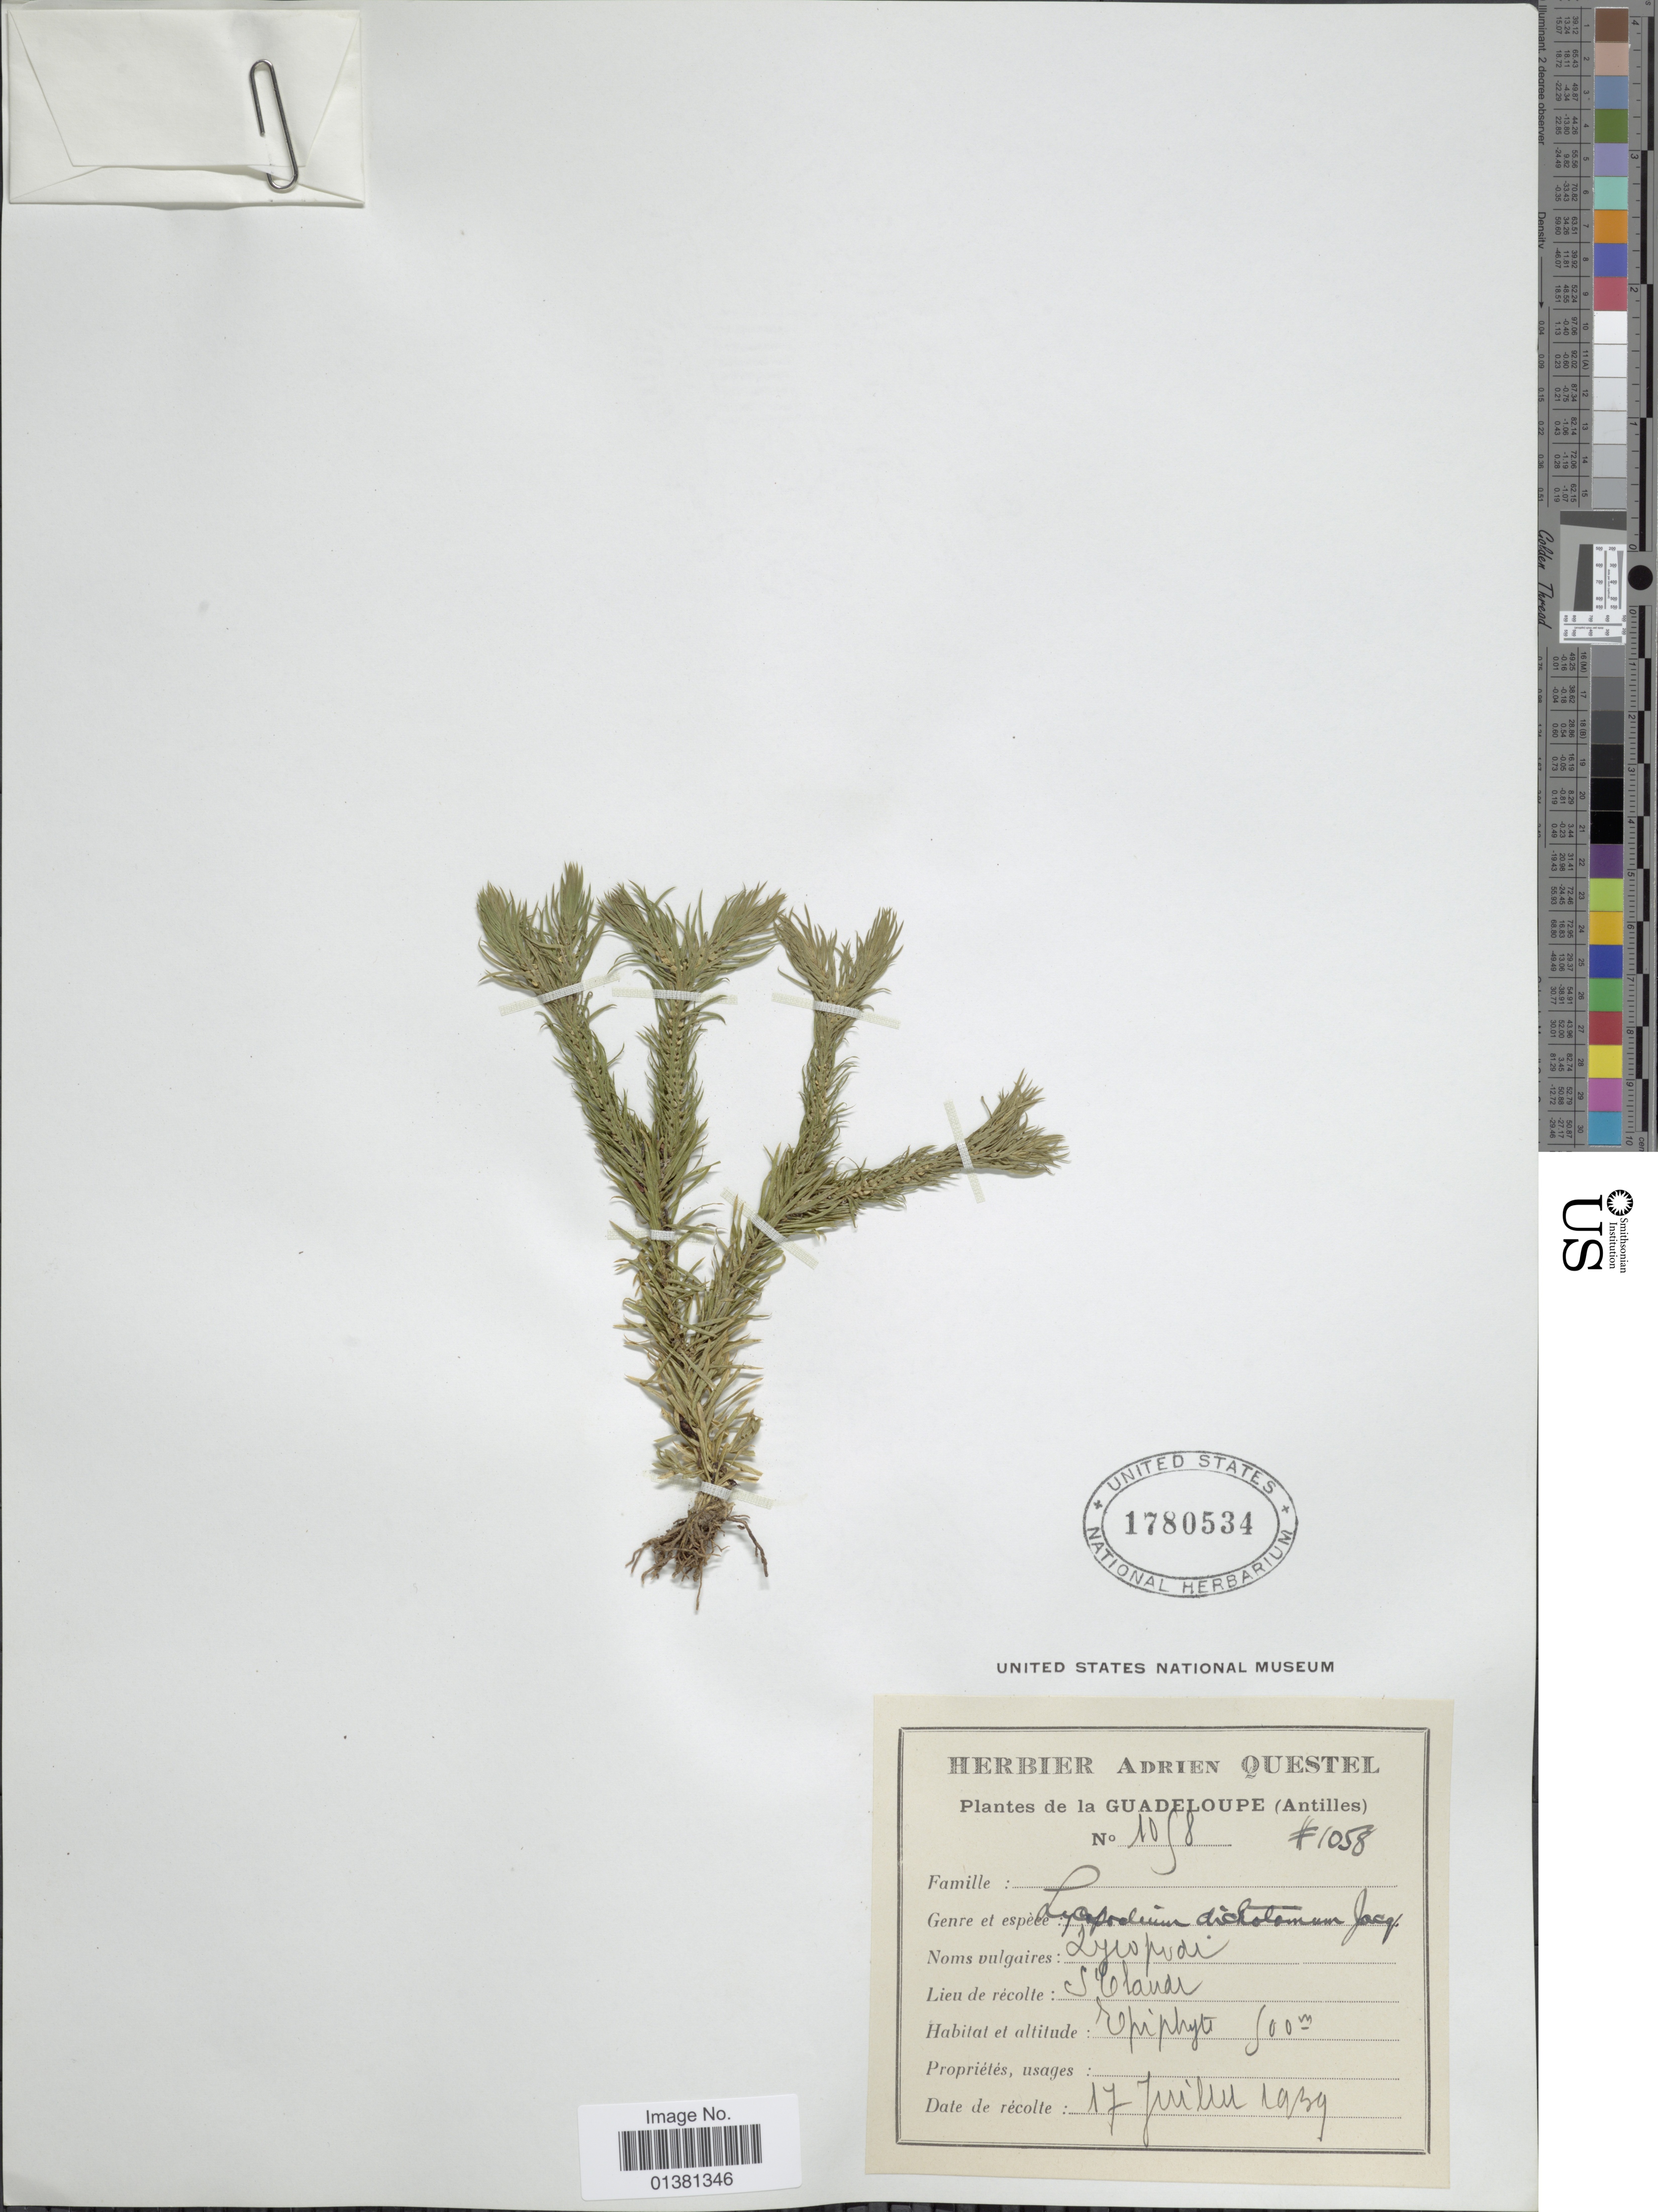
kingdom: Plantae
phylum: Tracheophyta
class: Lycopodiopsida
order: Lycopodiales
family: Lycopodiaceae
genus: Phlegmariurus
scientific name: Phlegmariurus dichotomus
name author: (Jacq.) W.H. Wagner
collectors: ex herb. A. Questal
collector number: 1098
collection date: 1939-07-17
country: Guadeloupe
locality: Antilles, S'Claude.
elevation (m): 900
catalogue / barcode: US 1780534